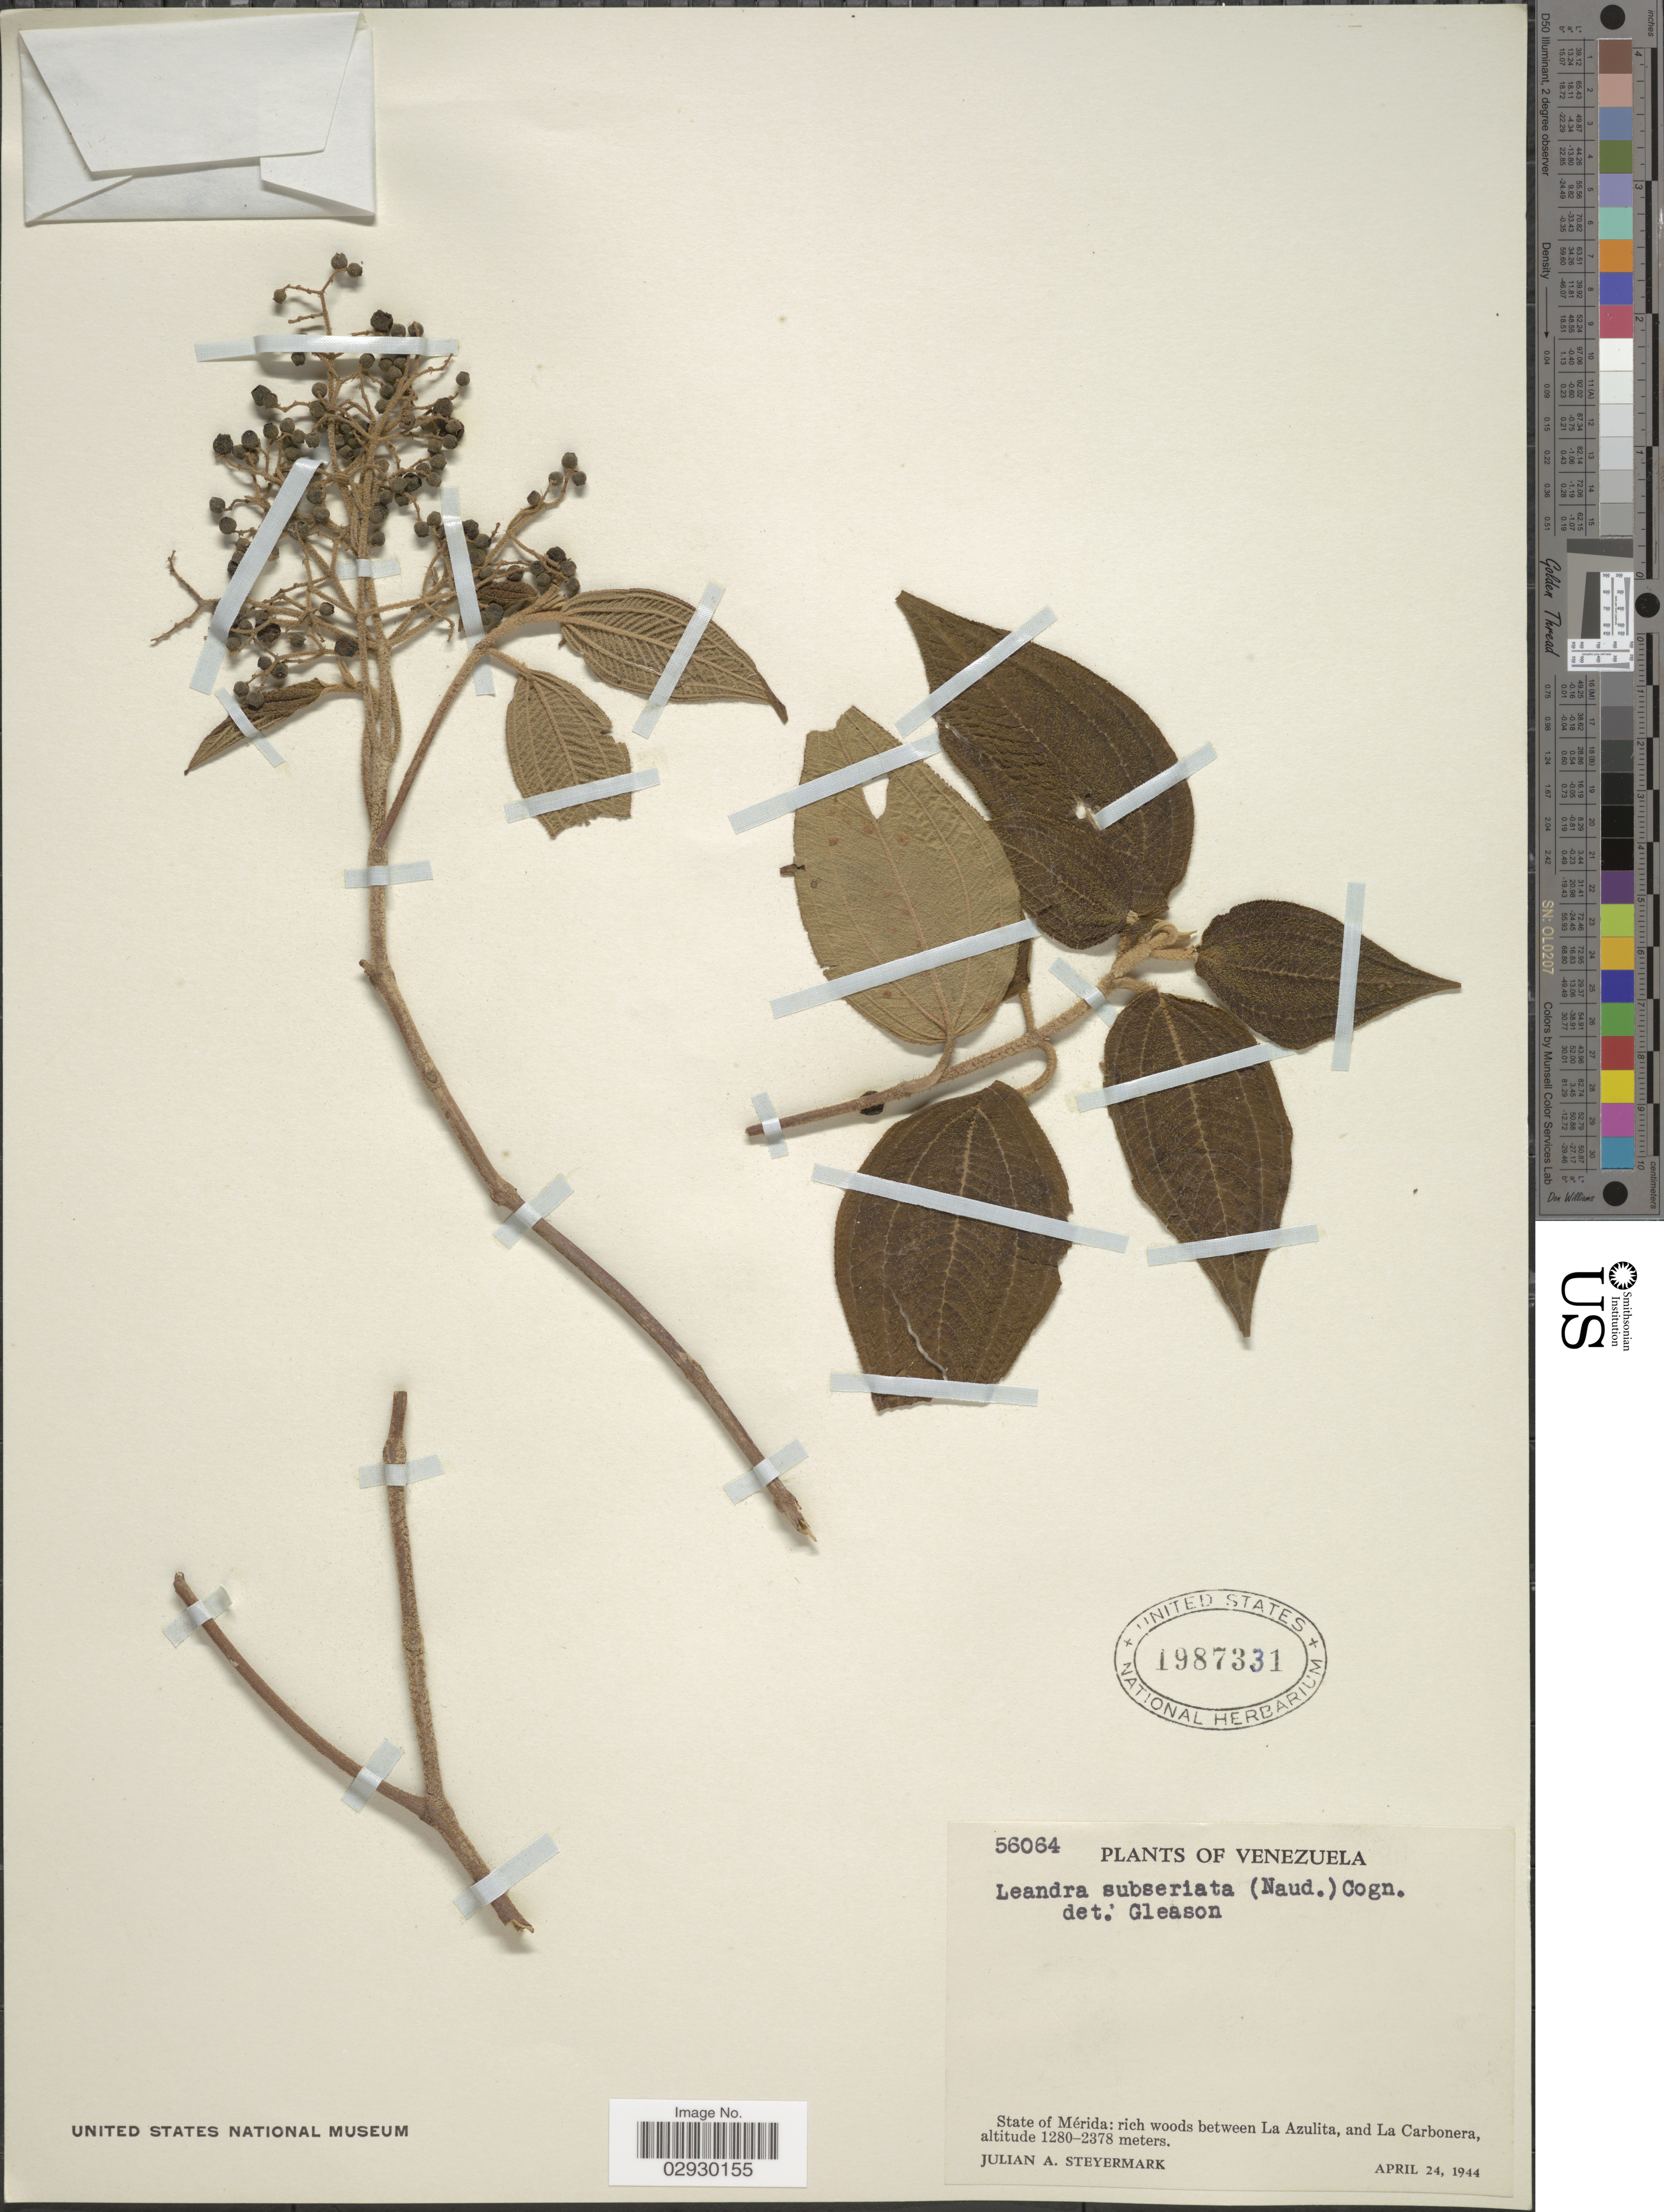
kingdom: Plantae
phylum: Tracheophyta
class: Magnoliopsida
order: Myrtales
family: Melastomataceae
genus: Leandra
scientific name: Leandra subseriata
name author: (Naudin) Cogn.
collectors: J. Steyermark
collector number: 56064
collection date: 1944-04-24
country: Venezuela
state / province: Mérida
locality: Rich woods between La Azulita, and La Carbonera.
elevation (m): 1280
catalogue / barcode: US 1987331